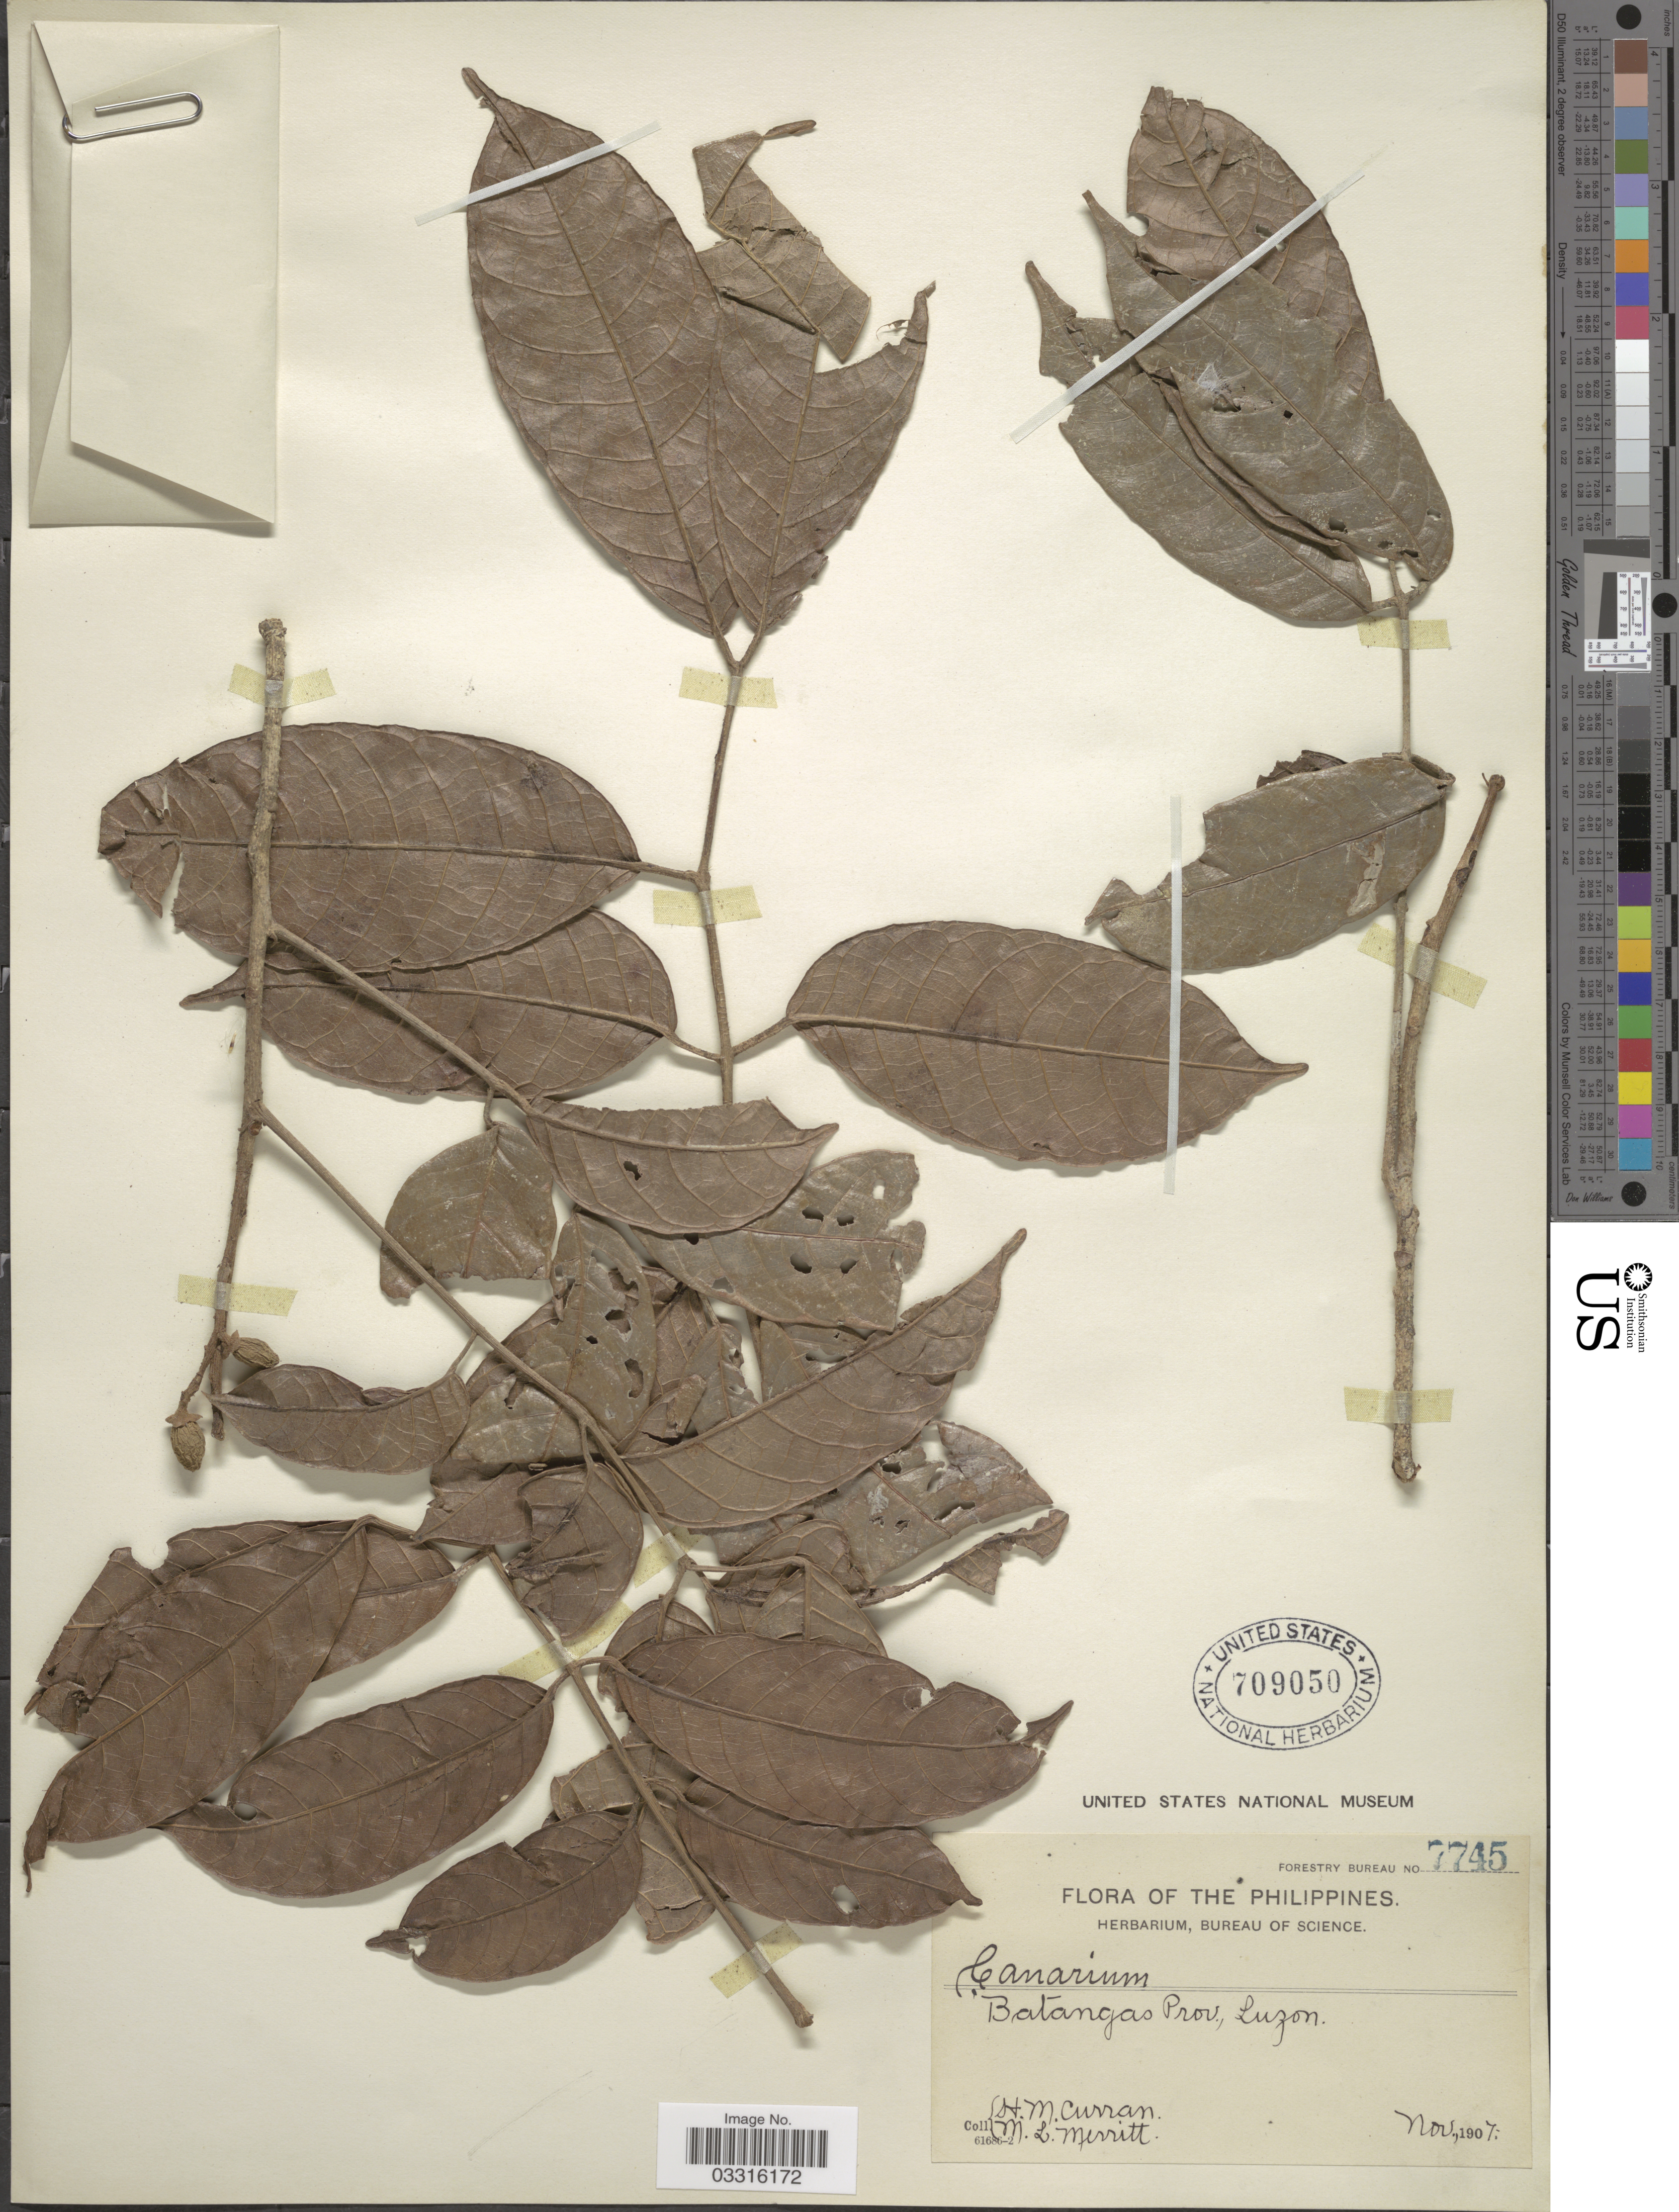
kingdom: Plantae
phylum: Tracheophyta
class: Magnoliopsida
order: Sapindales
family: Burseraceae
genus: Canarium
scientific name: Canarium sp.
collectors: H. M. Curran & M. L. Merritt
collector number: Forestry Bureau 7745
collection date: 1907-11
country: Philippines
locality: Batangas Prov., Luzon.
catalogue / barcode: US 709050